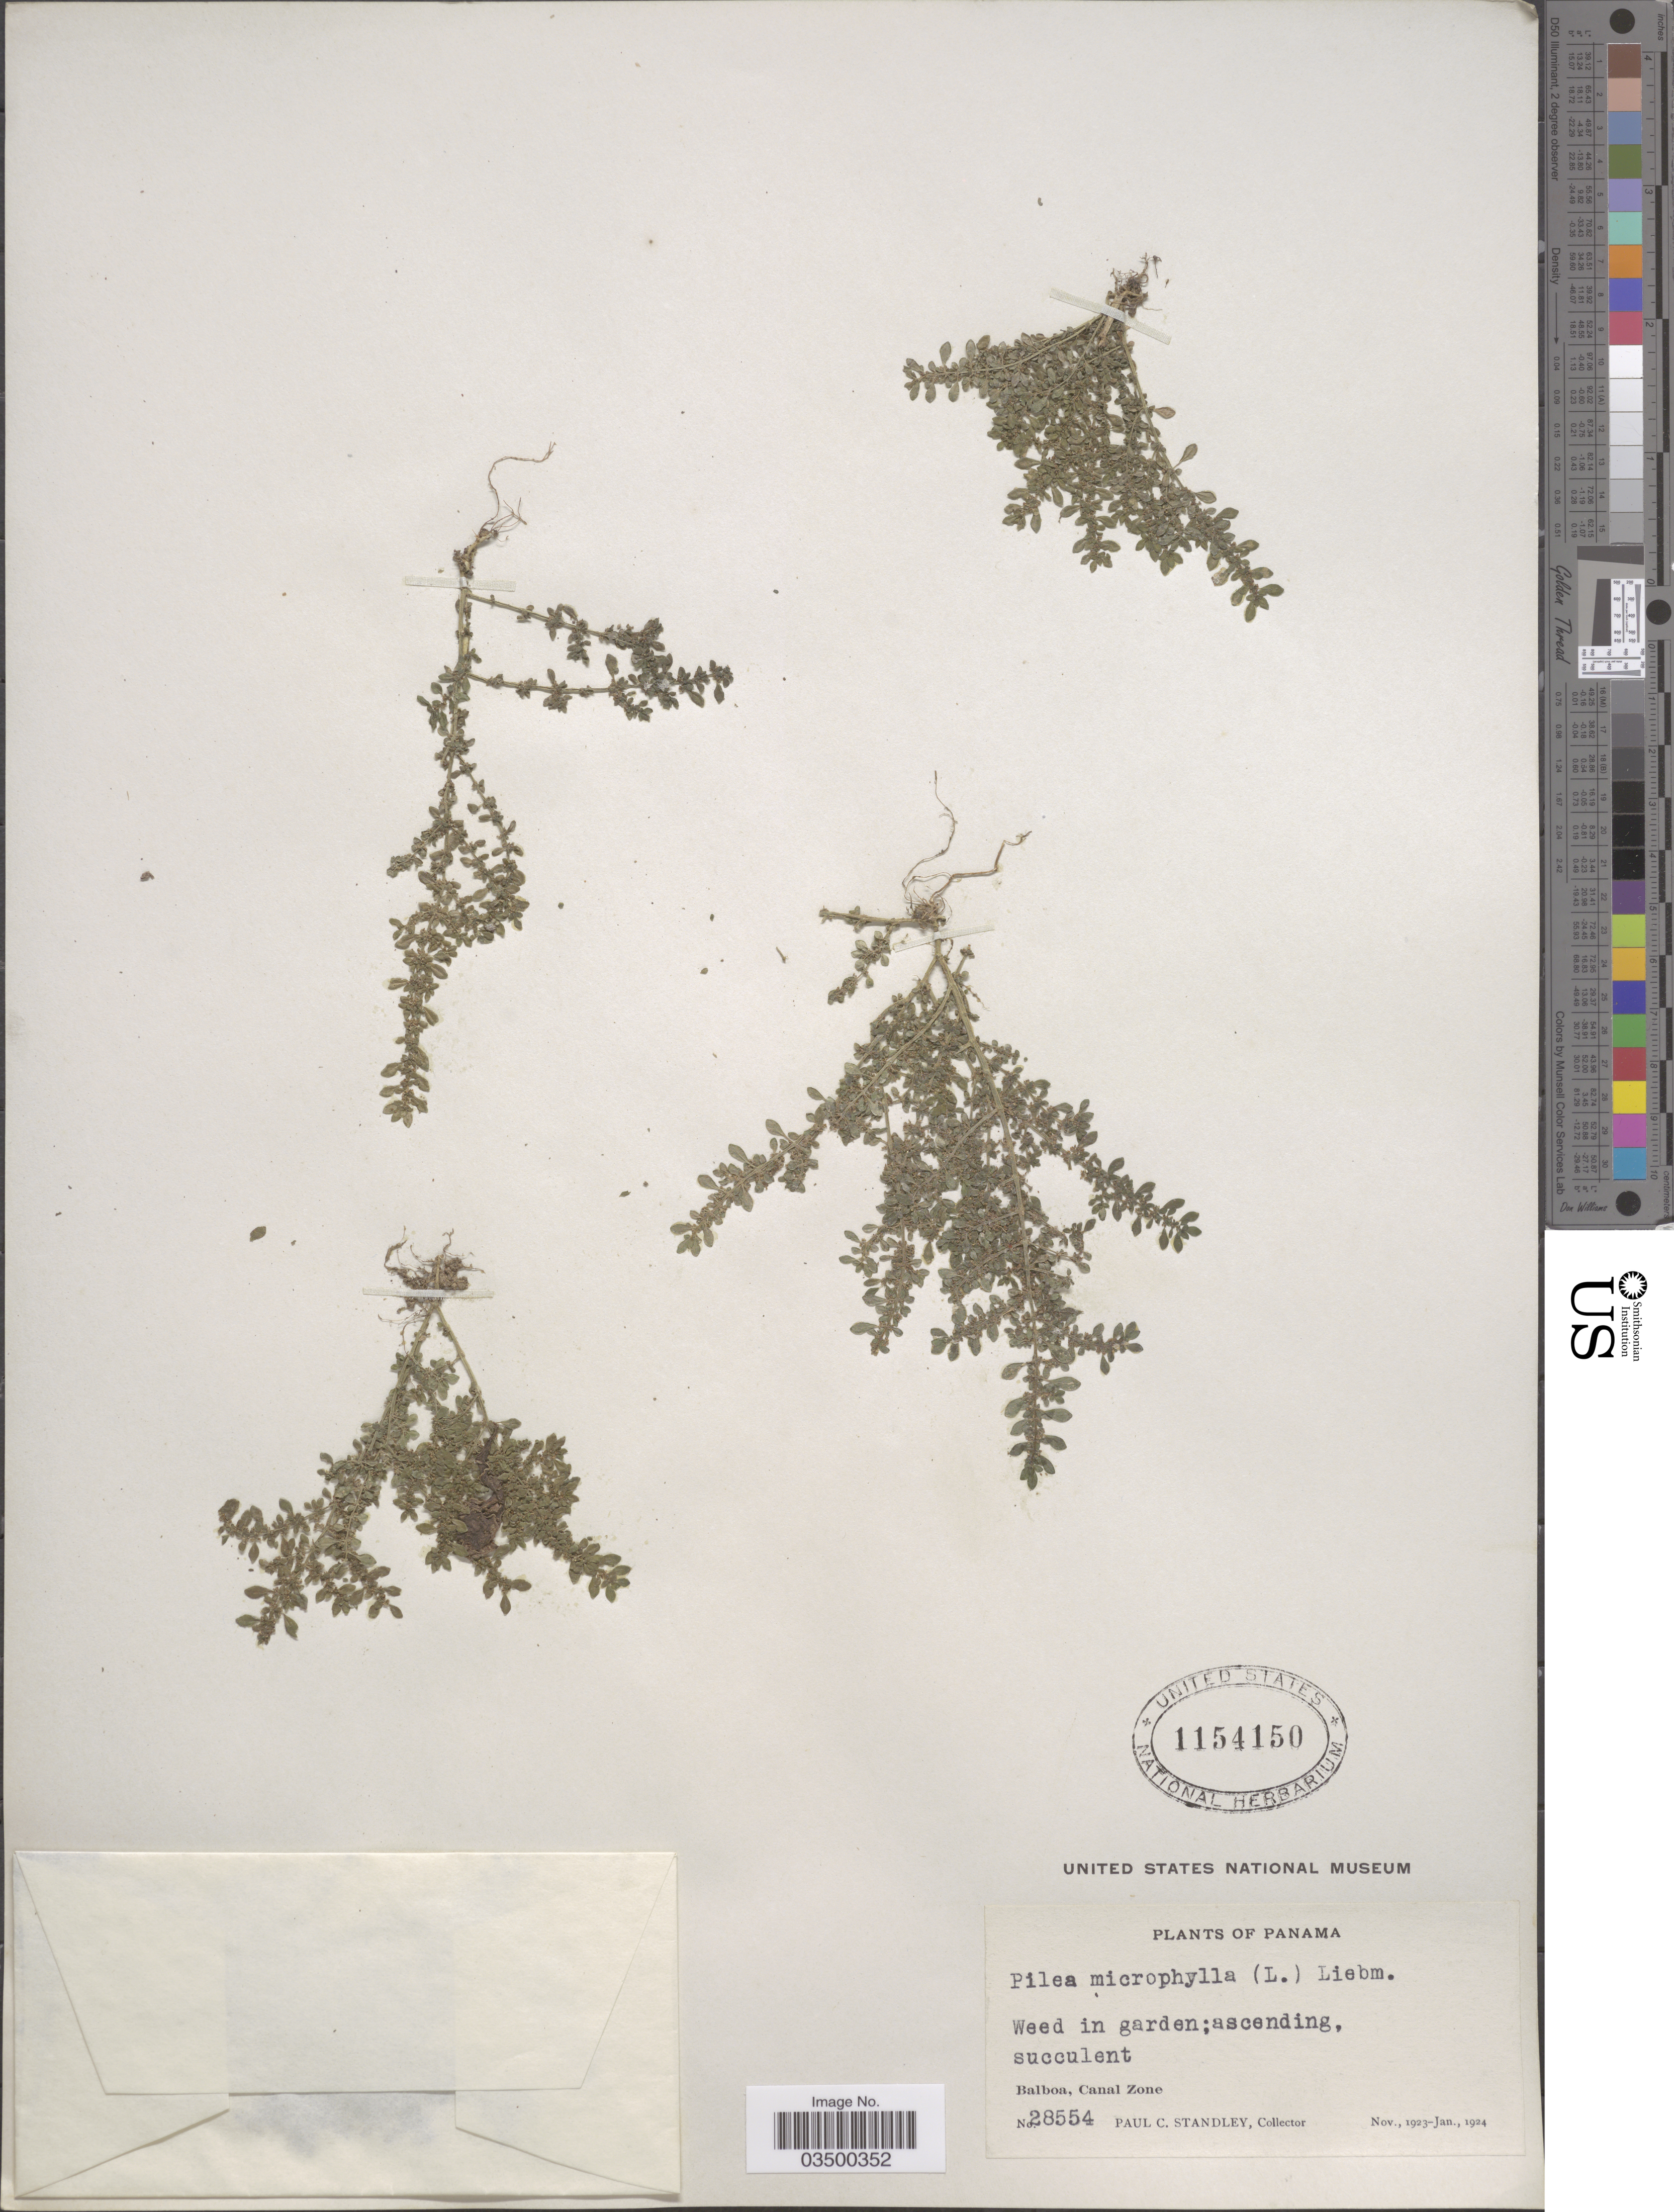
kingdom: Plantae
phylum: Tracheophyta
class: Magnoliopsida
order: Rosales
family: Urticaceae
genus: Pilea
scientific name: Pilea microphylla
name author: (L.) Liebm.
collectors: P. C. Standley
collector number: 28554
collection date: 1923-11/1924-01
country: Panama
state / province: Colón / Panamá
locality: Balboa, Canal Zone.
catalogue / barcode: US 1154150